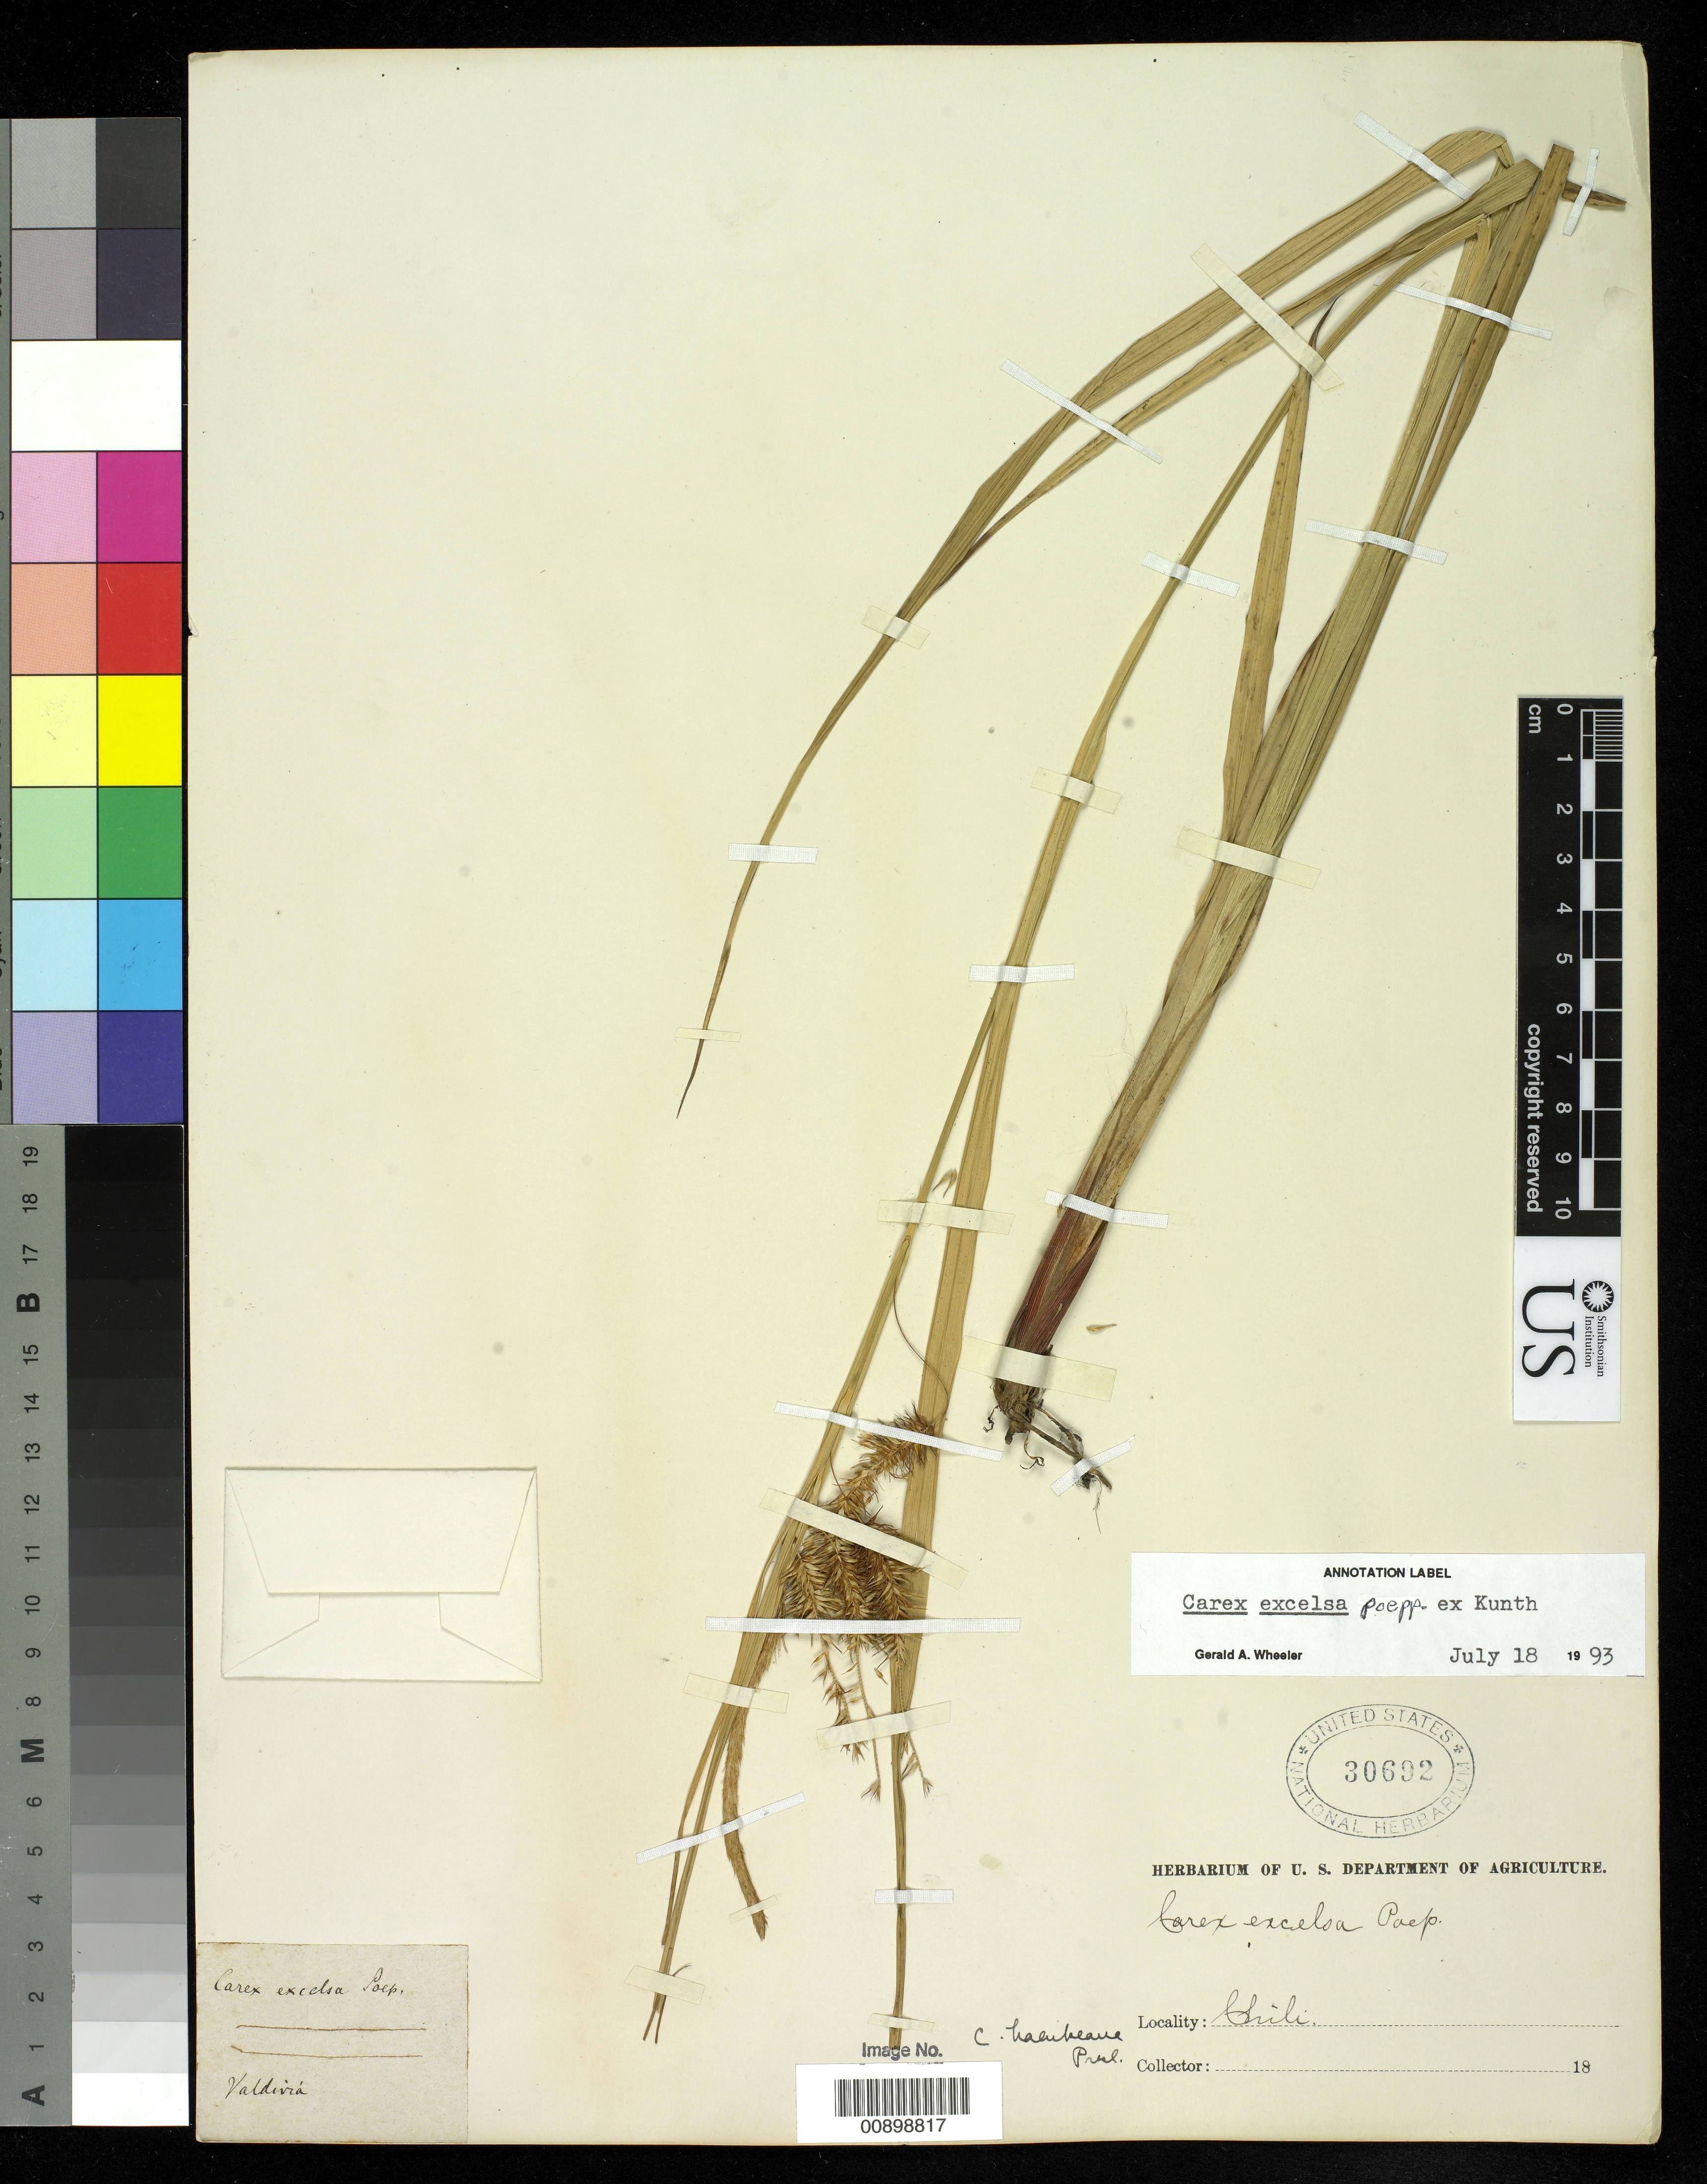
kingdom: Plantae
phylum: Tracheophyta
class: Liliopsida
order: Poales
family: Cyperaceae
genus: Carex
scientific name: Carex excelsa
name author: Poepp. ex Kunth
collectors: Wilkes Explor. Exped.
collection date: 1838/1842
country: Chile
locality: Chile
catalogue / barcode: US 30692